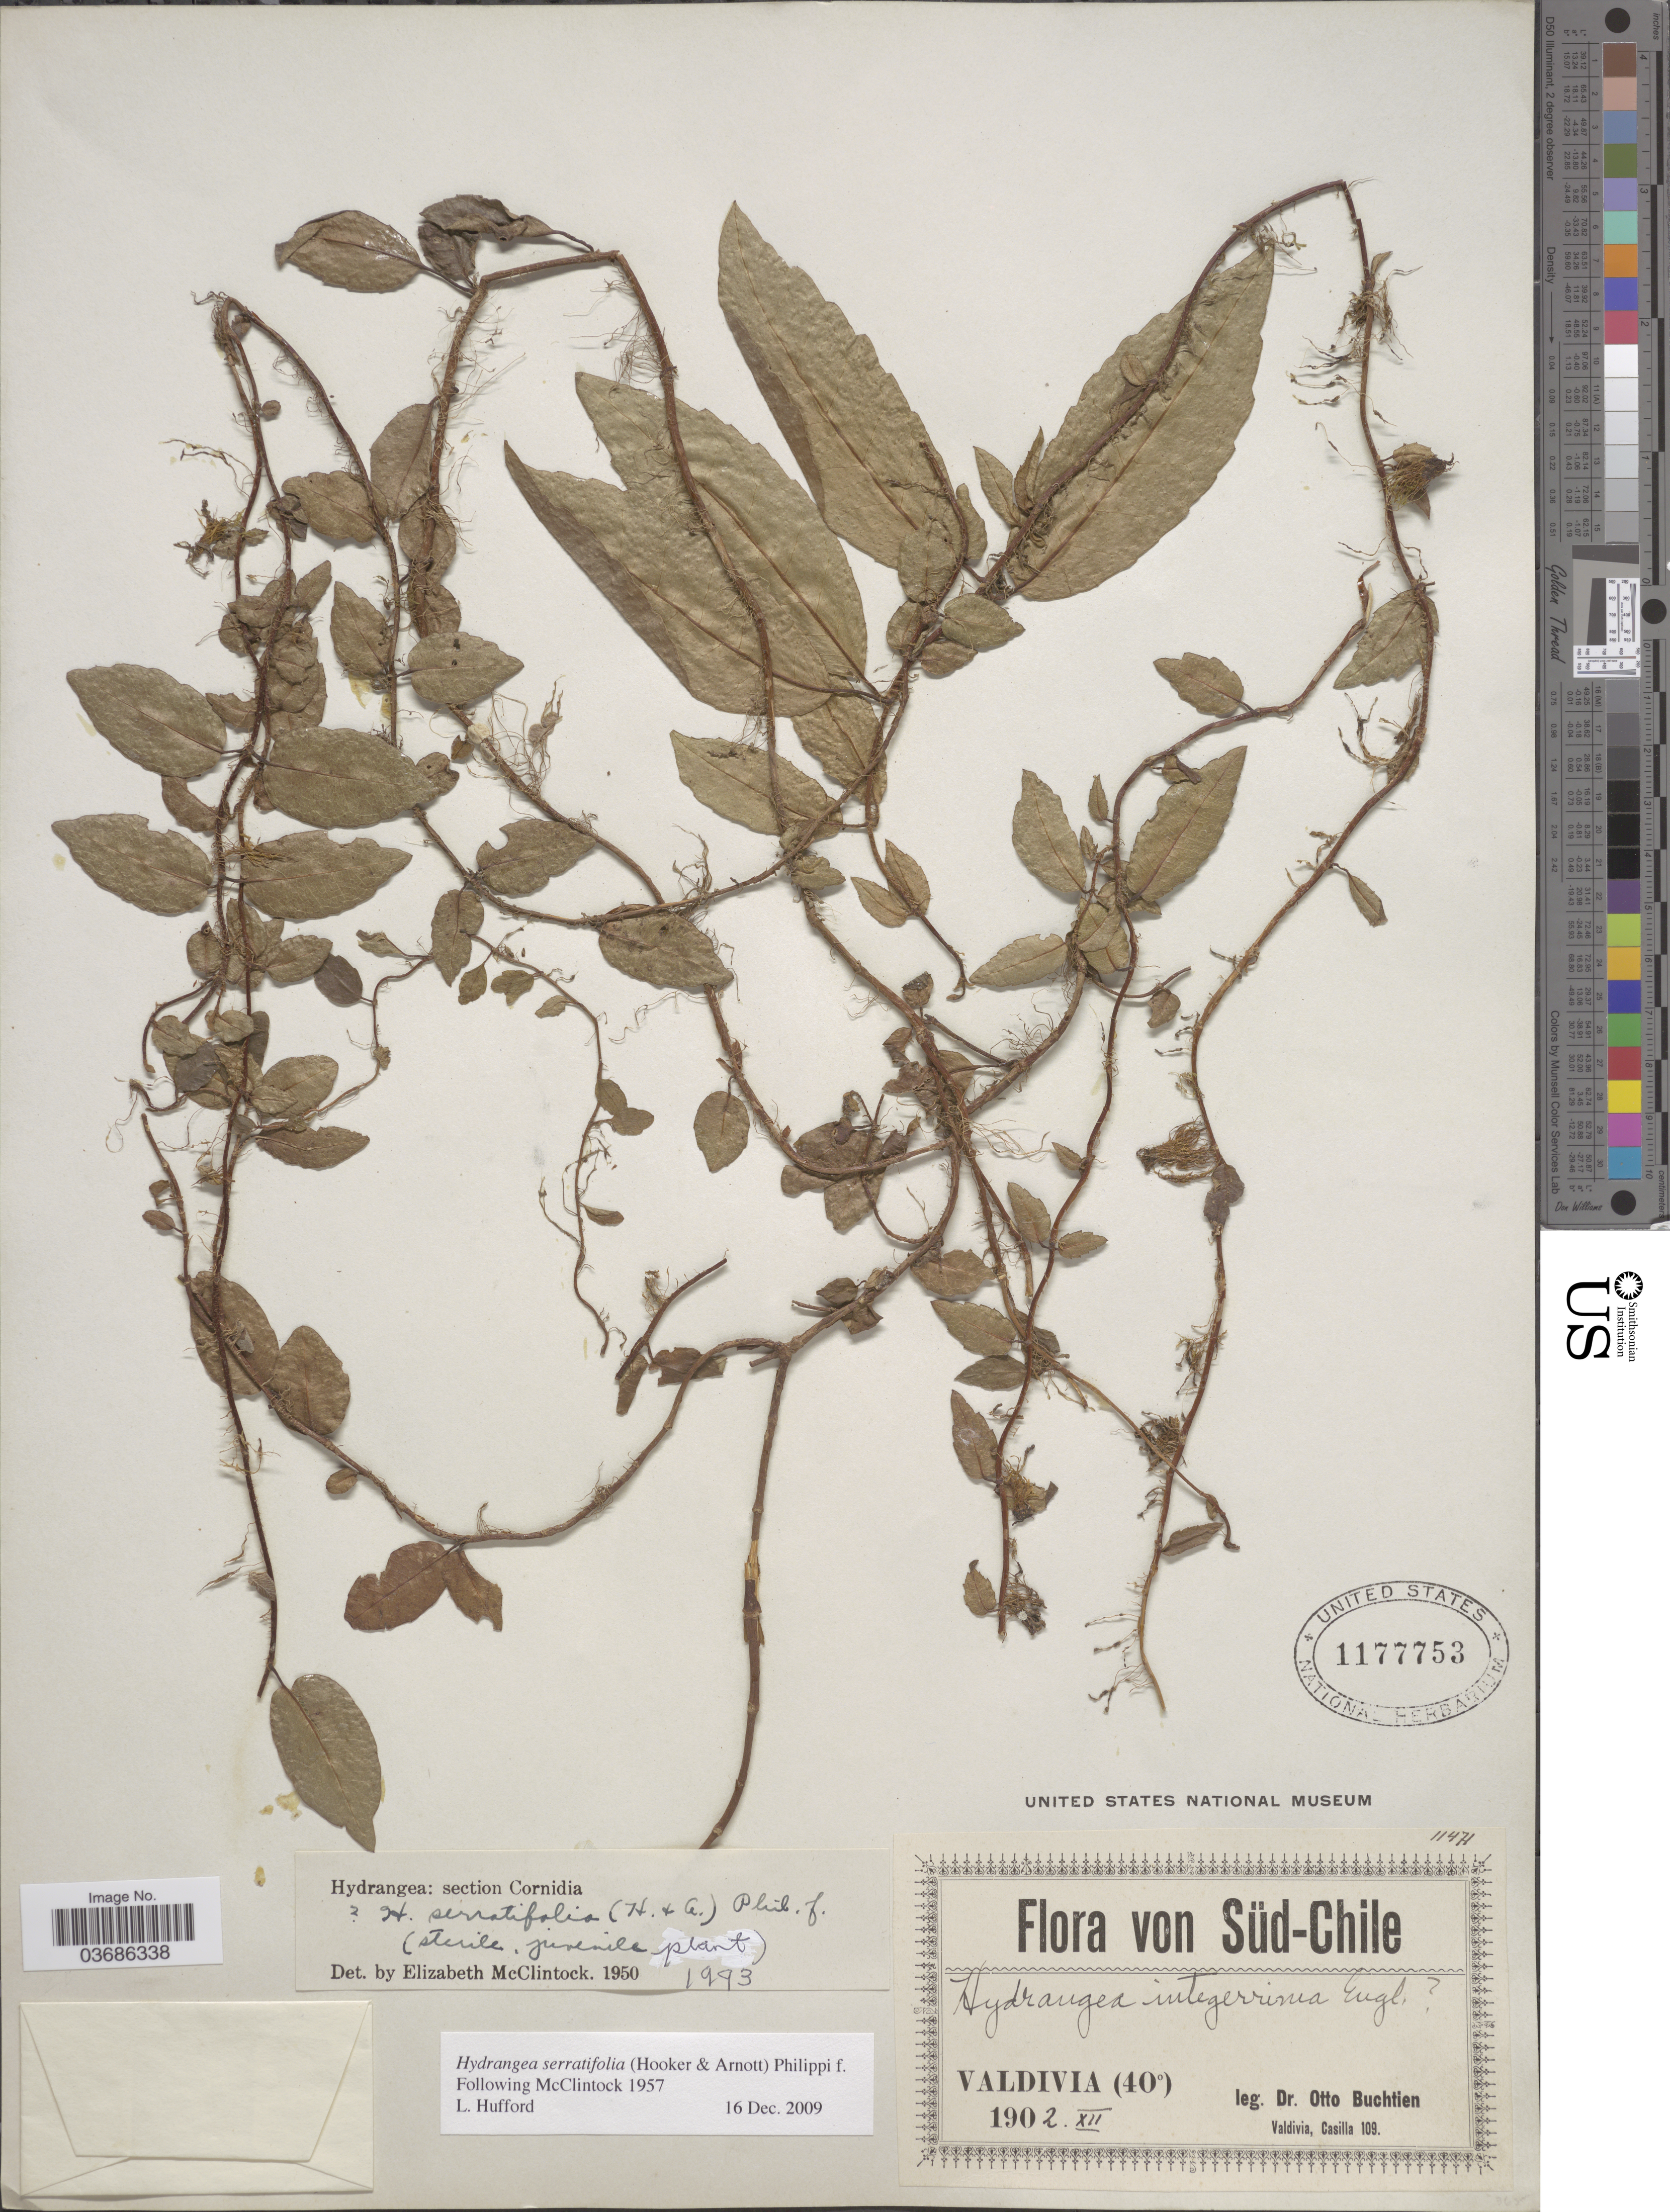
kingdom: Plantae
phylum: Tracheophyta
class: Magnoliopsida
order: Cornales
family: Hydrangeaceae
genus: Hydrangea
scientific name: Hydrangea serratifolia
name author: (Hook. & Arn.) F. Phil.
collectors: O. Buchtien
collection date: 1902-12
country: Chile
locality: Süd-Chile. Valdivia.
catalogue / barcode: US 1177753